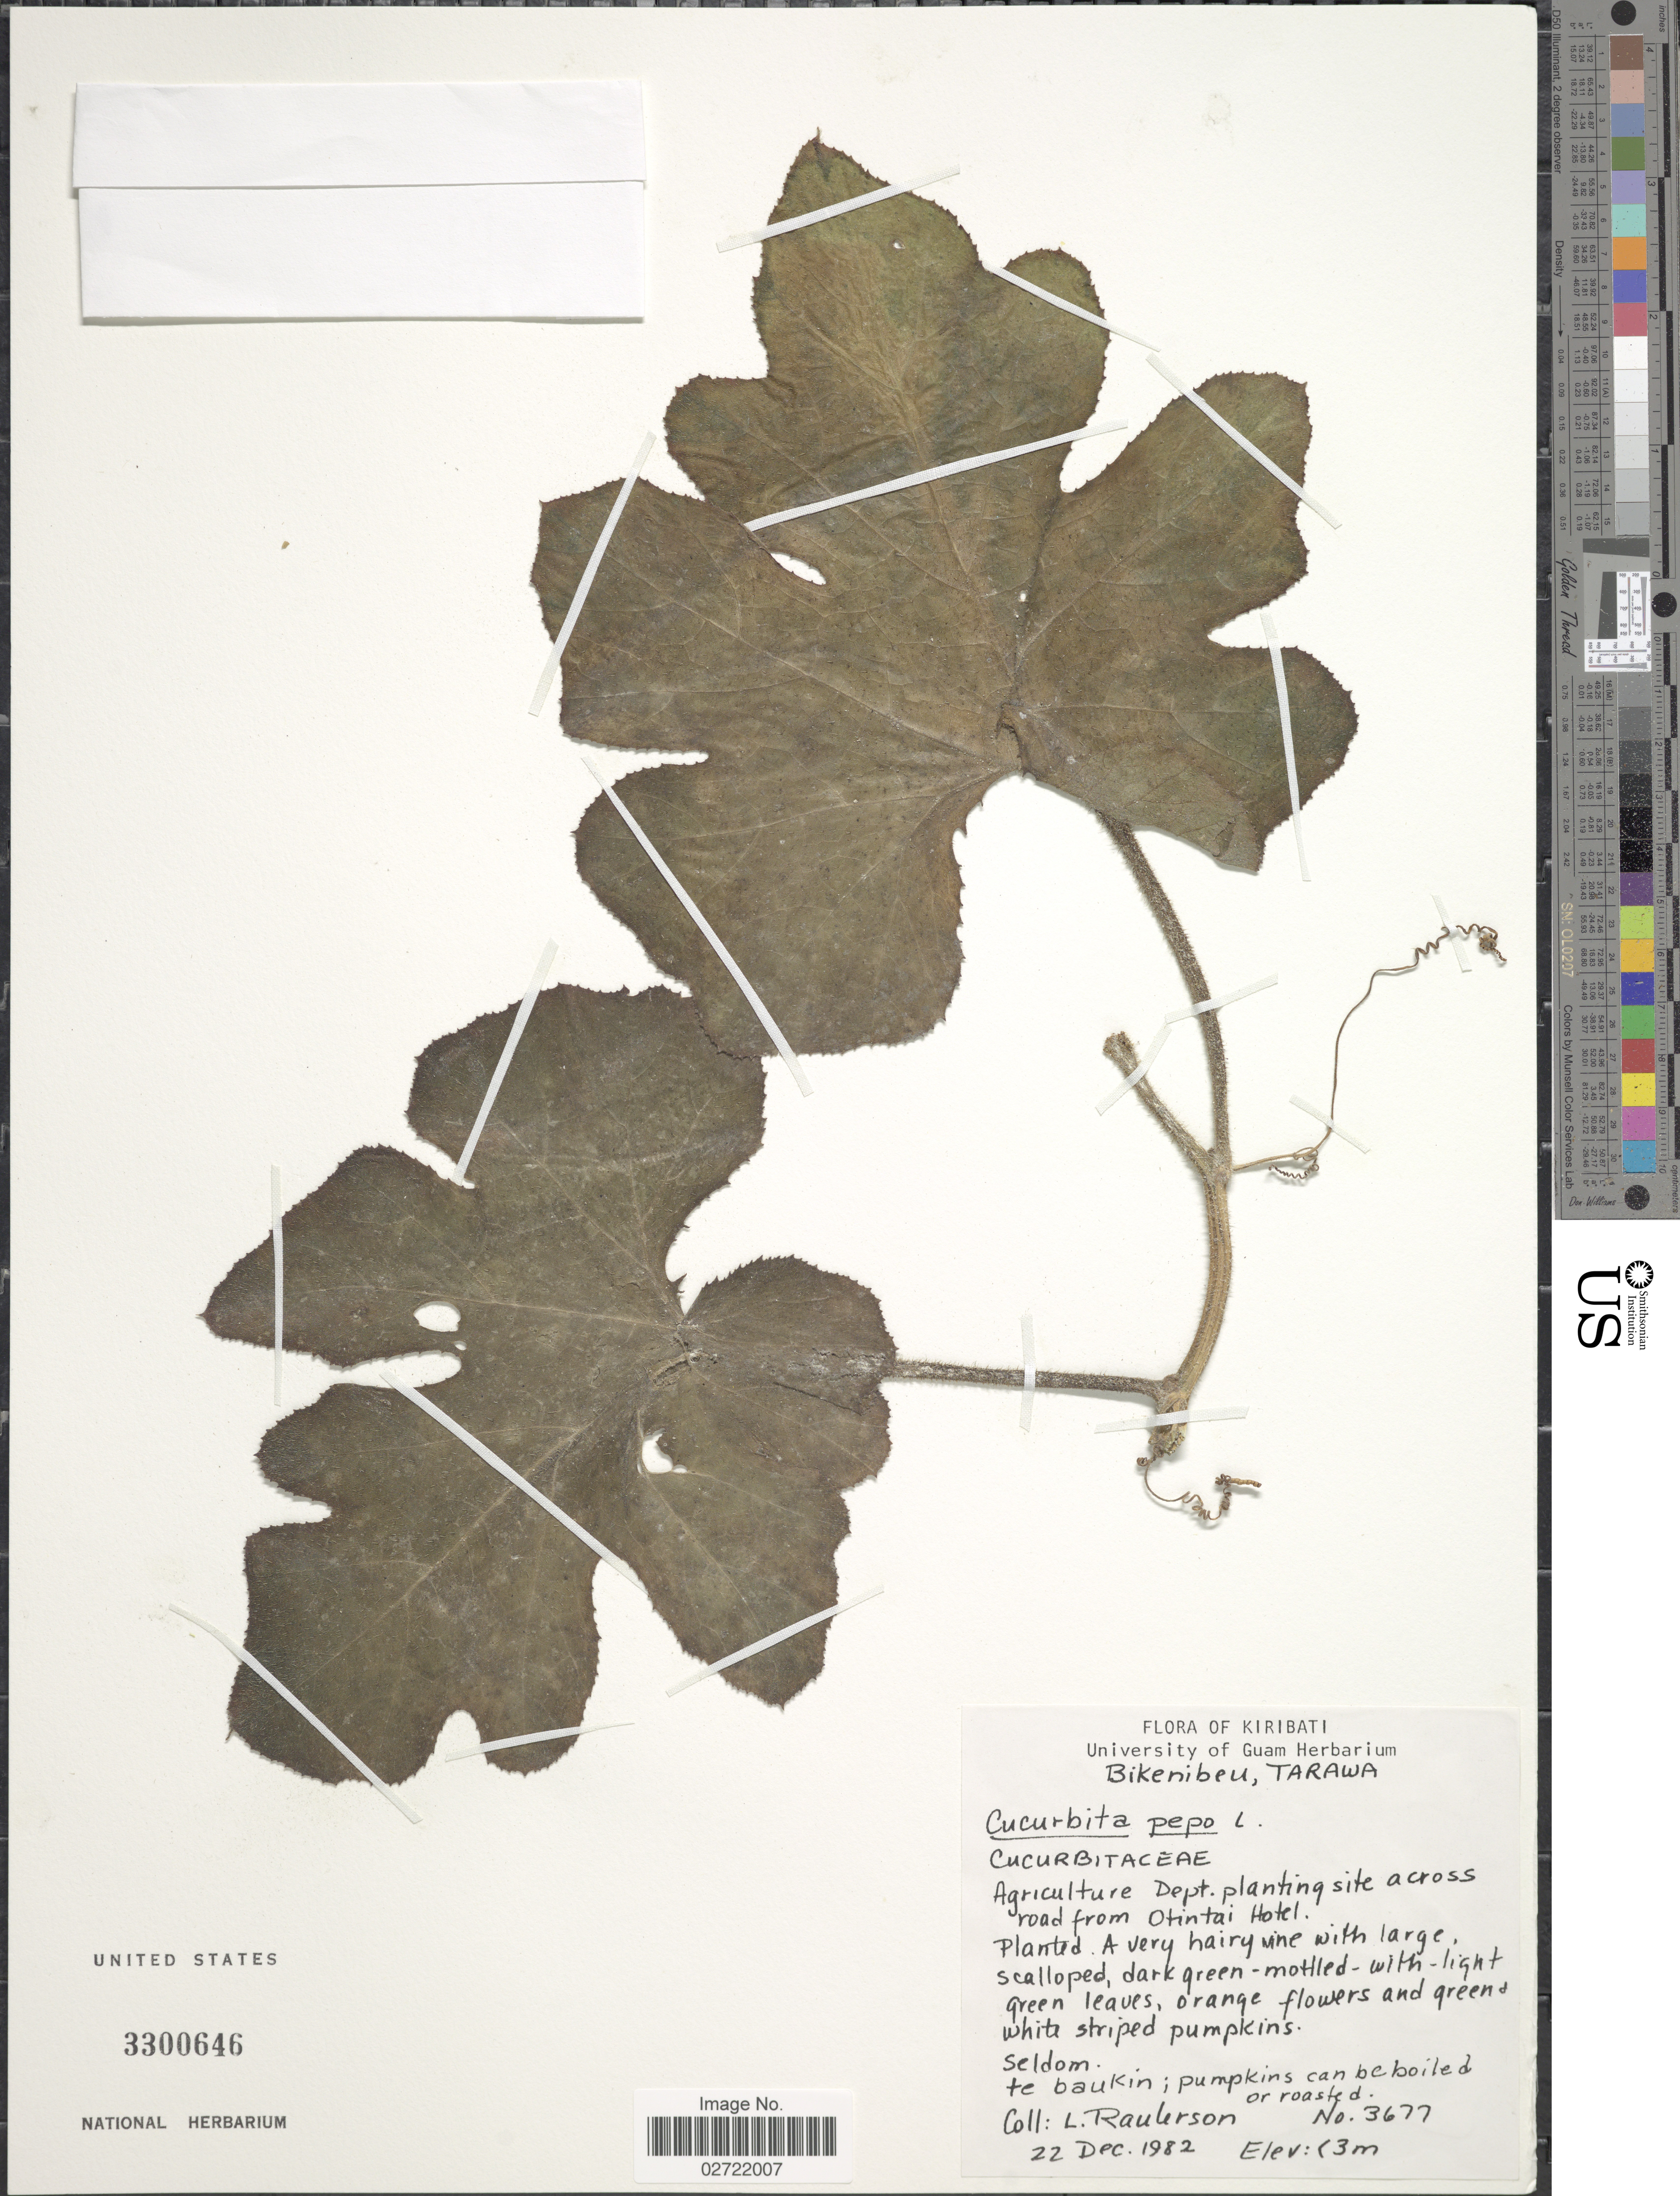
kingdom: Plantae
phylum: Tracheophyta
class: Magnoliopsida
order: Cucurbitales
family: Cucurbitaceae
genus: Cucurbita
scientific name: Cucurbita pepo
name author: L.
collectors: L. Raulerson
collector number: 3677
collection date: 1982-12-22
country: Kiribati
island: Tarawa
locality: Bikenibeu, Tarawa, Agriculture Dept. planting site across road from Otintai Hotel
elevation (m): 3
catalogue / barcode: US 3300646